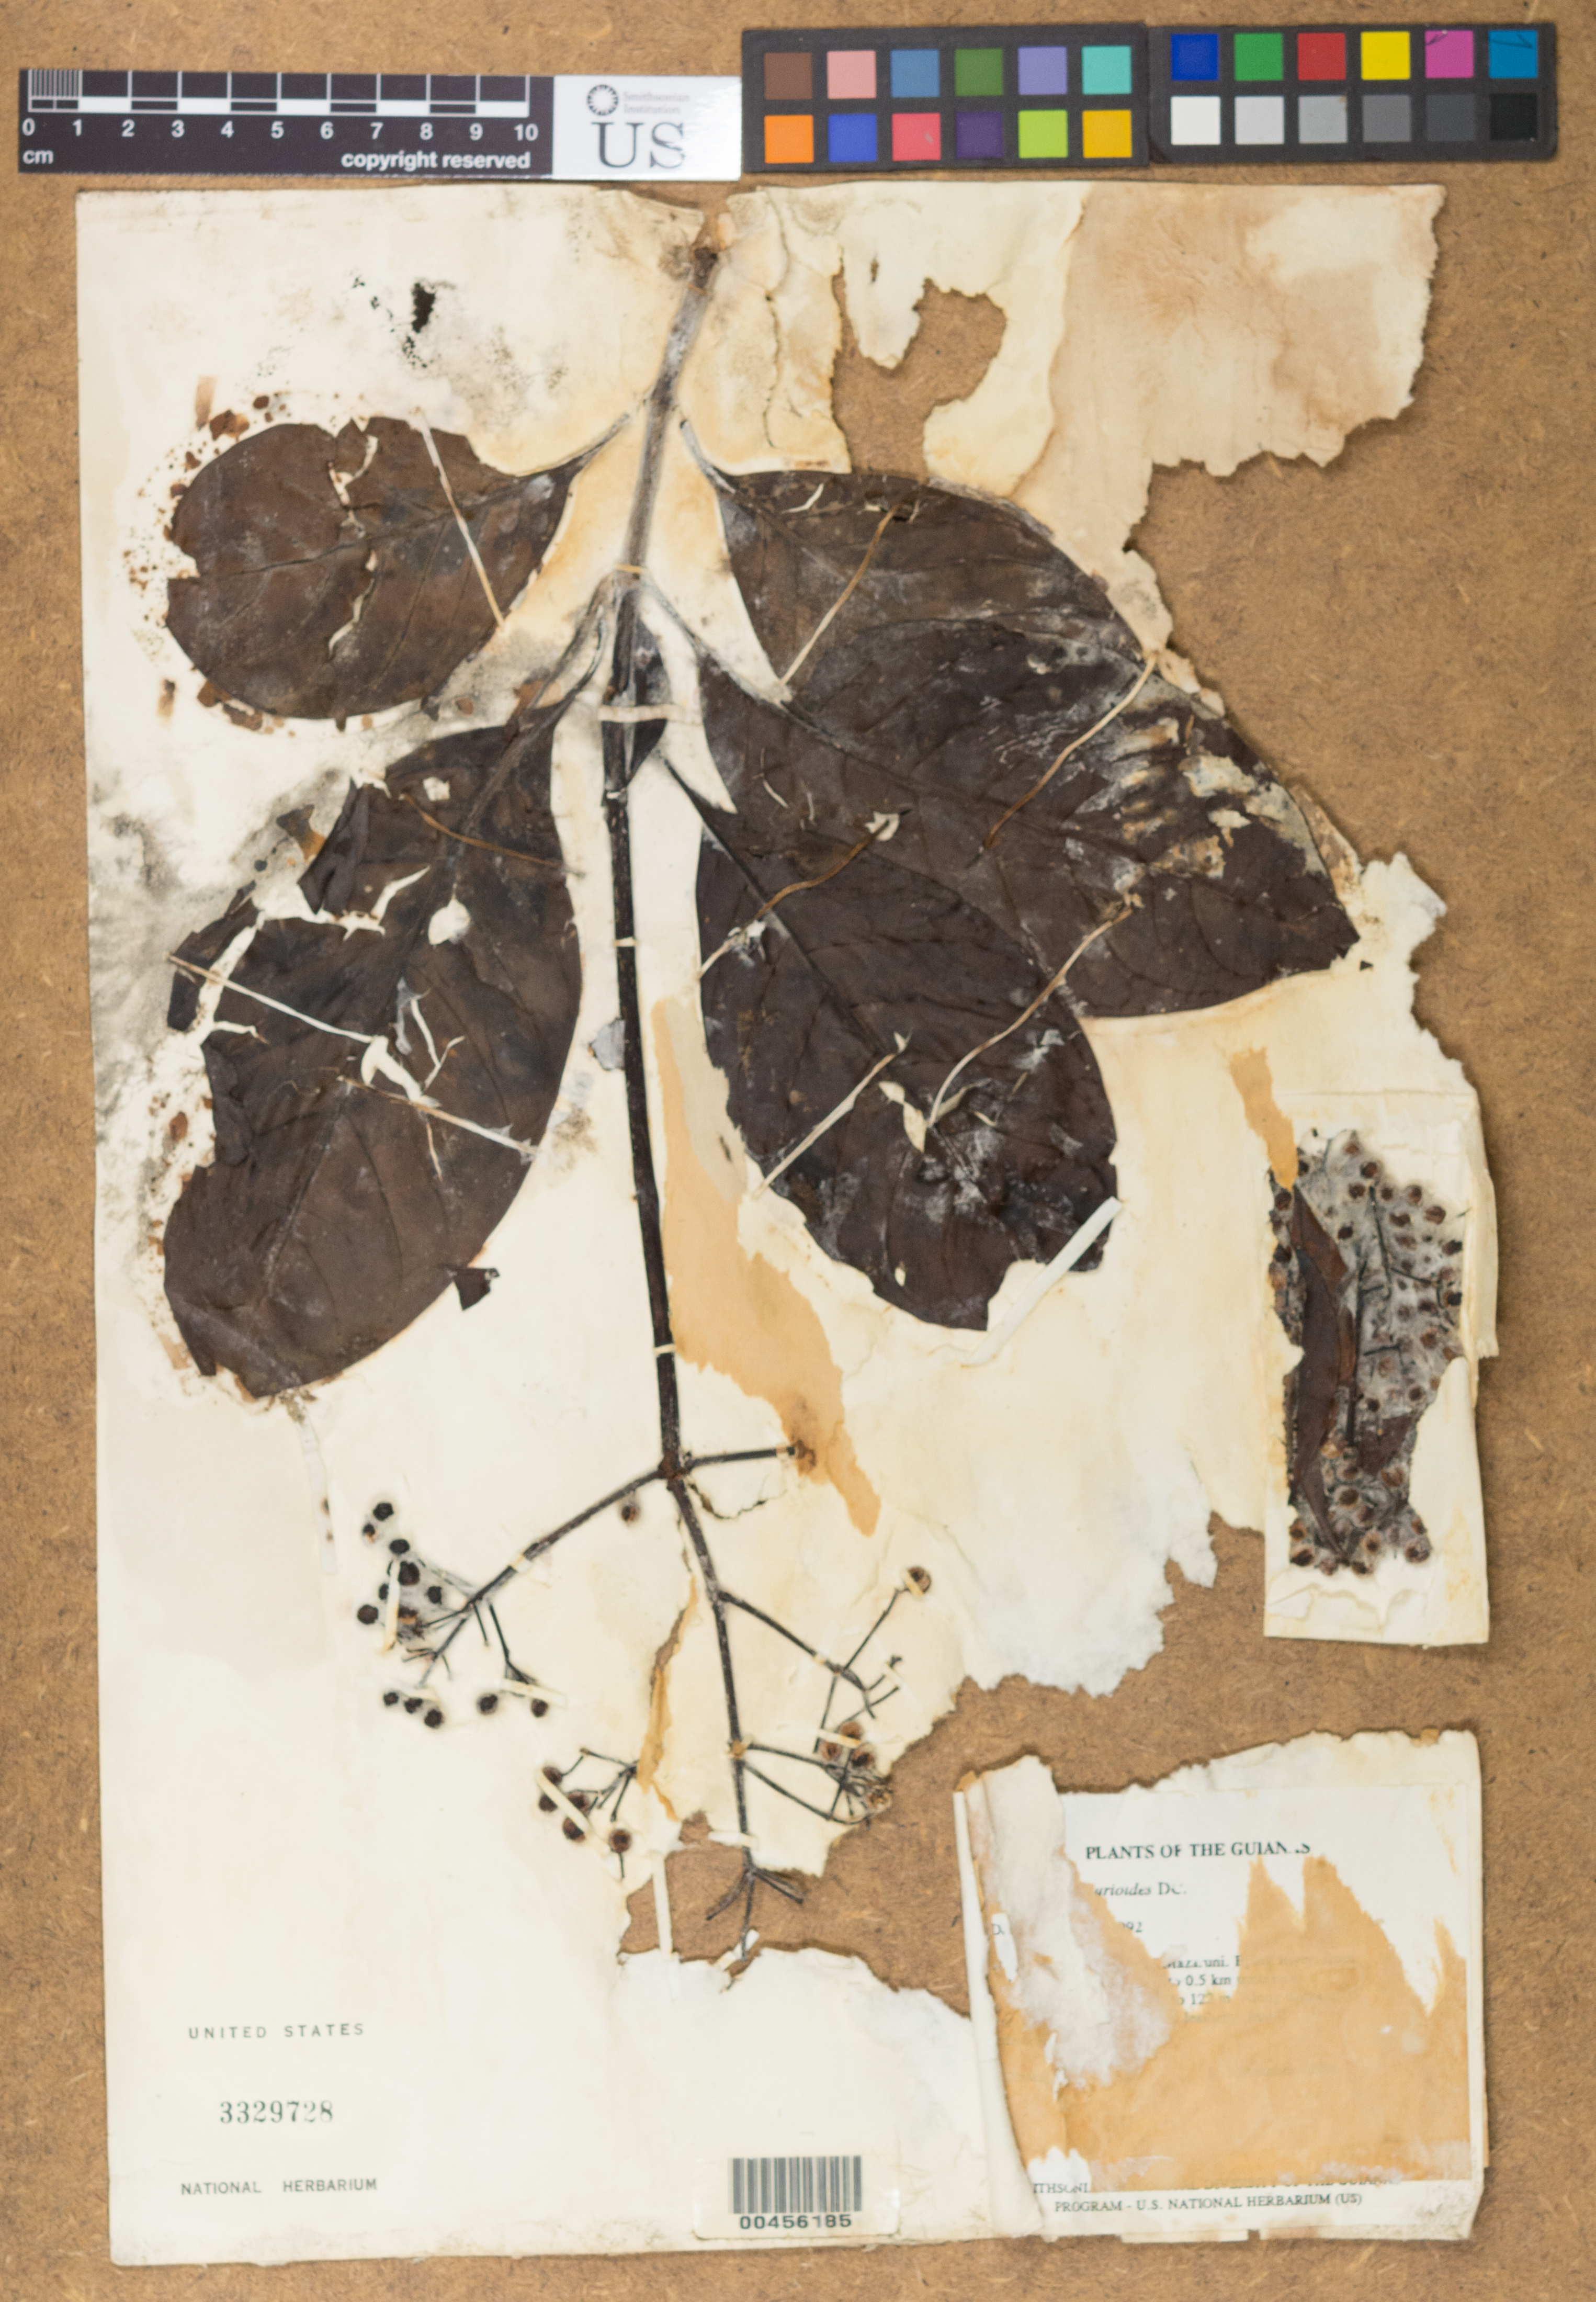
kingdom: Plantae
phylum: Tracheophyta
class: Magnoliopsida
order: Gentianales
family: Rubiaceae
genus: Psychotria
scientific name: Psychotria mapourioides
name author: DC.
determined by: Taylor, Charlotte M.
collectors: T. McDowell & D. Gopaul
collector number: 3716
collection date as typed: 11 November 1990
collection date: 1990-11-11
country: Guyana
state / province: Cuyuni-Mazaruni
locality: Eping River, from Golden Star Resources camp to 0.5 km upstream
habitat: Along banks of river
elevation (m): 76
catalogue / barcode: US 3329728